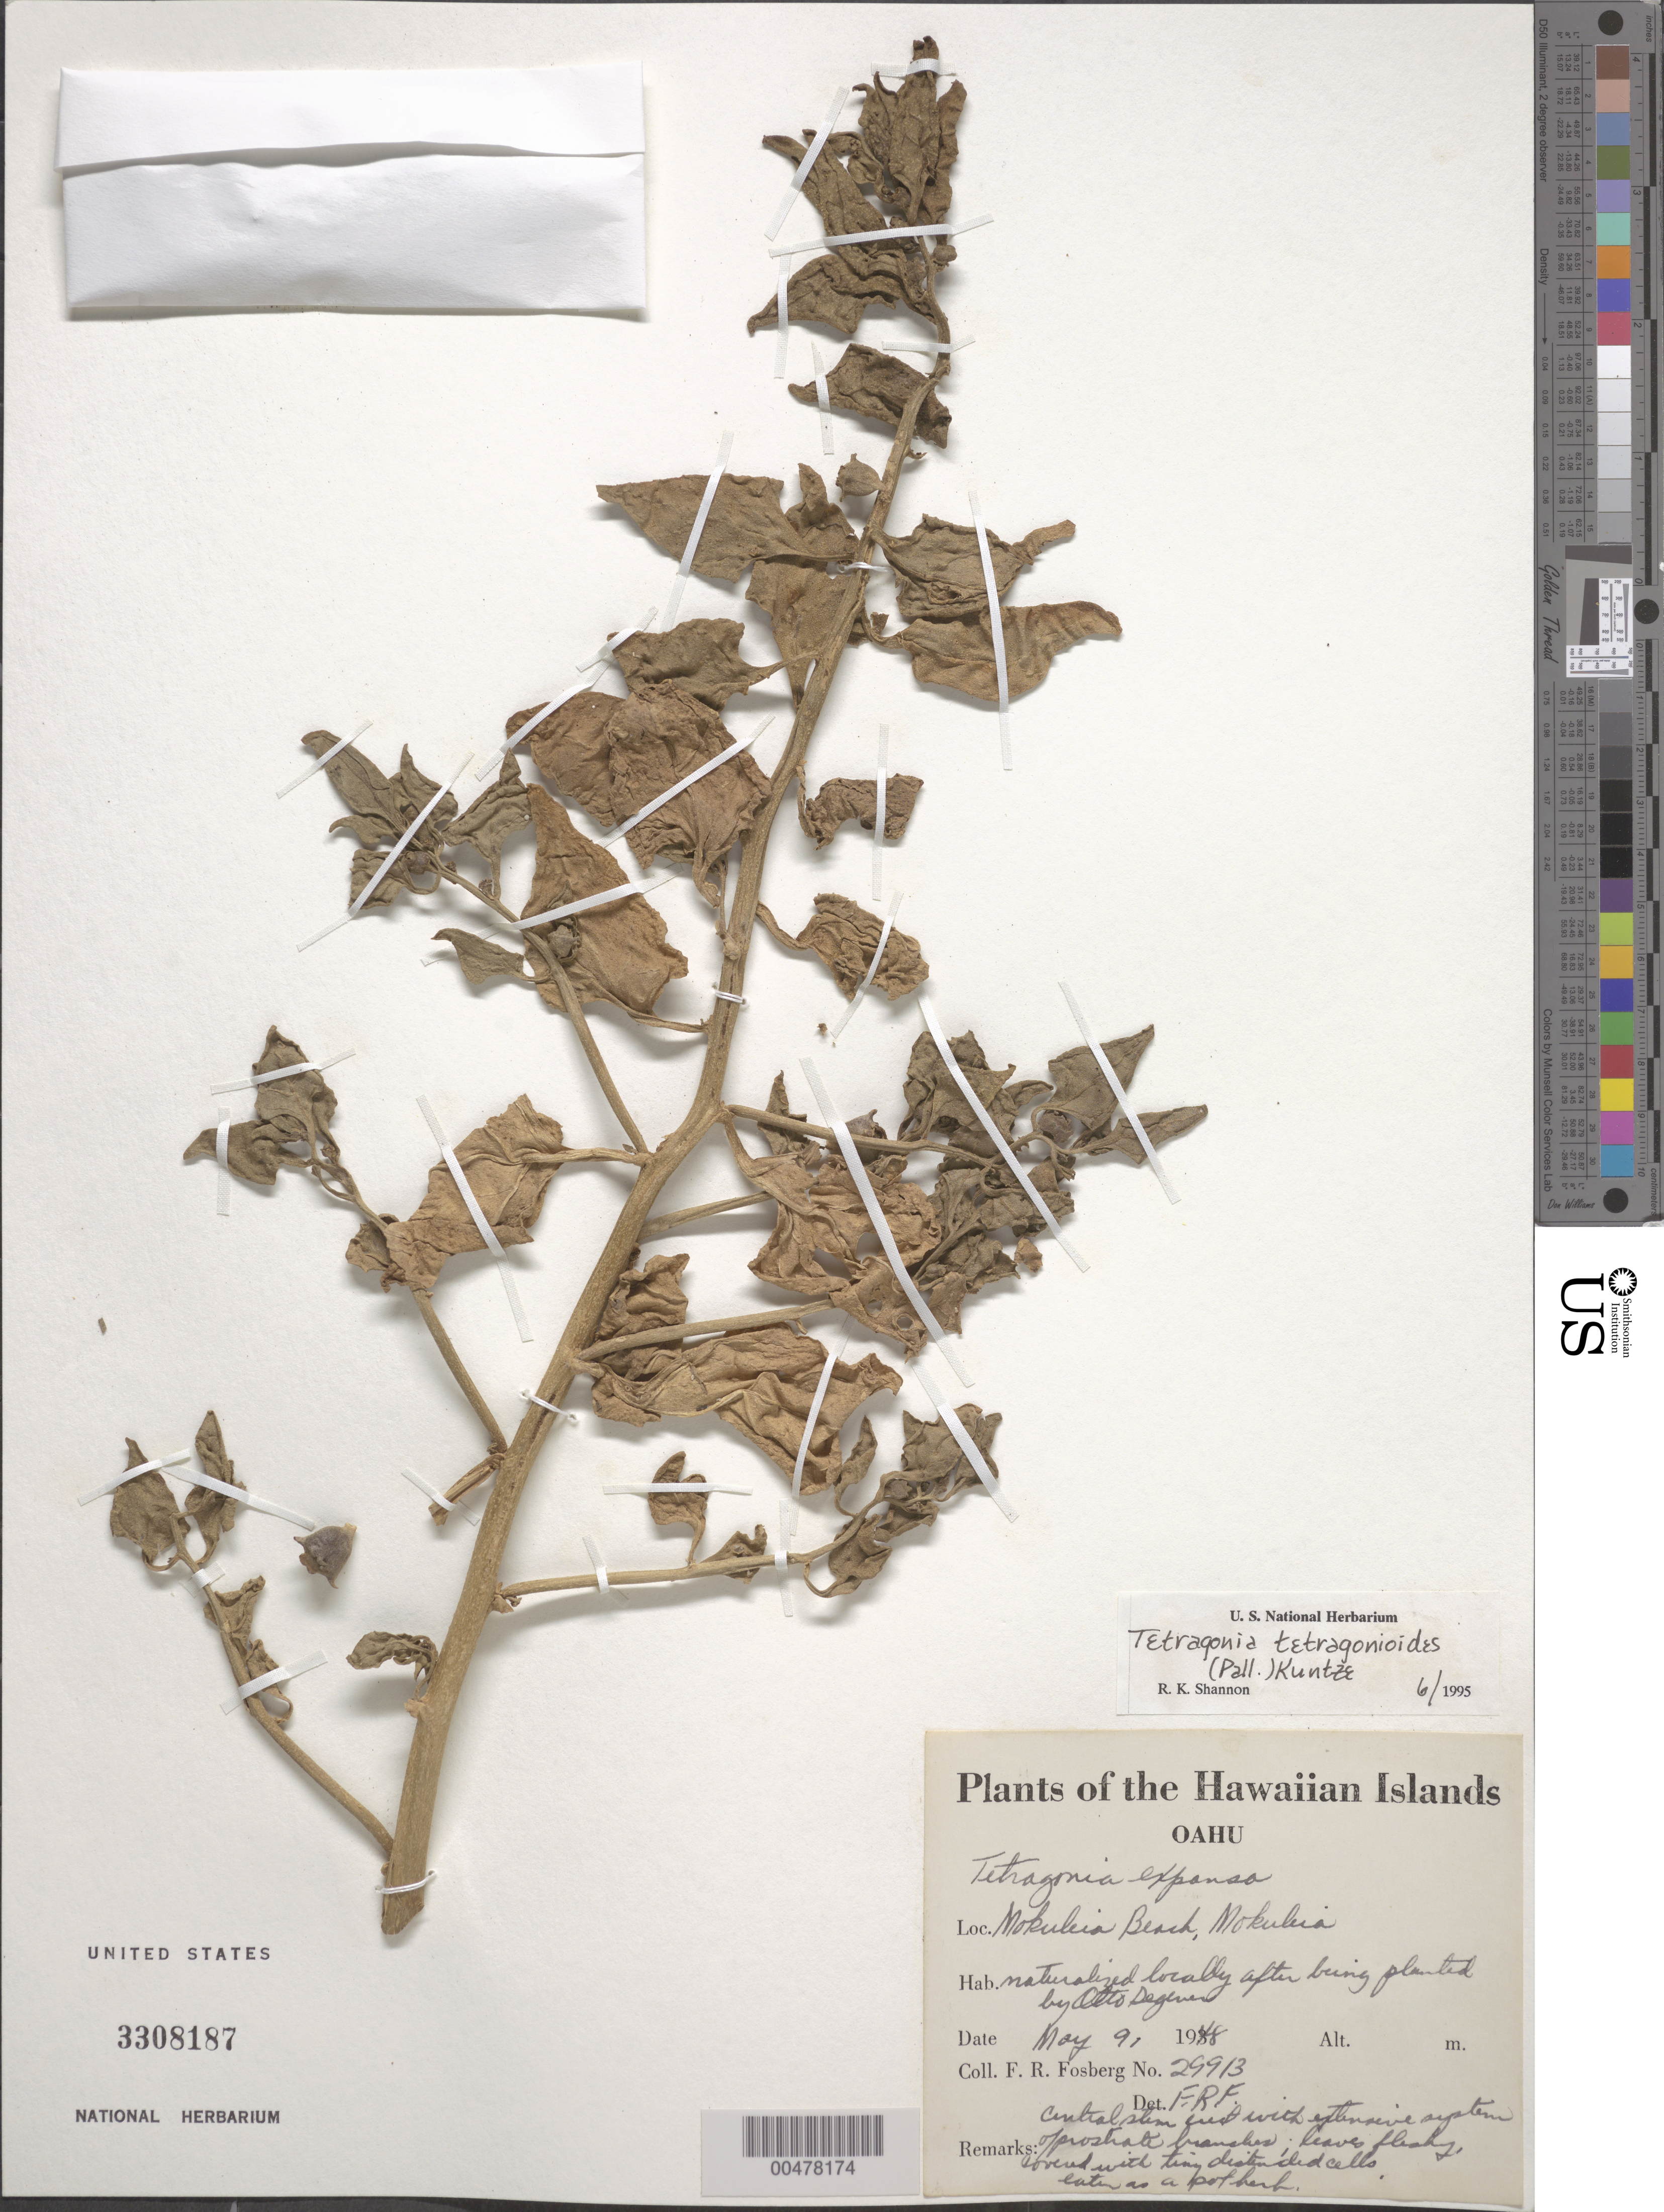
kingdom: Plantae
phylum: Tracheophyta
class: Magnoliopsida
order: Caryophyllales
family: Aizoaceae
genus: Tetragonia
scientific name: Tetragonia tetragonoides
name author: (Pall.) Kuntze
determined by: Fosberg, F. R.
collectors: F. R. Fosberg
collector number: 29913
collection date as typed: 9 May 1948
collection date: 1948-05-09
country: United States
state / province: Hawaii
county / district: Honolulu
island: Oahu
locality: Mokuleia Beach, Mokuleia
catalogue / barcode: US 3308187